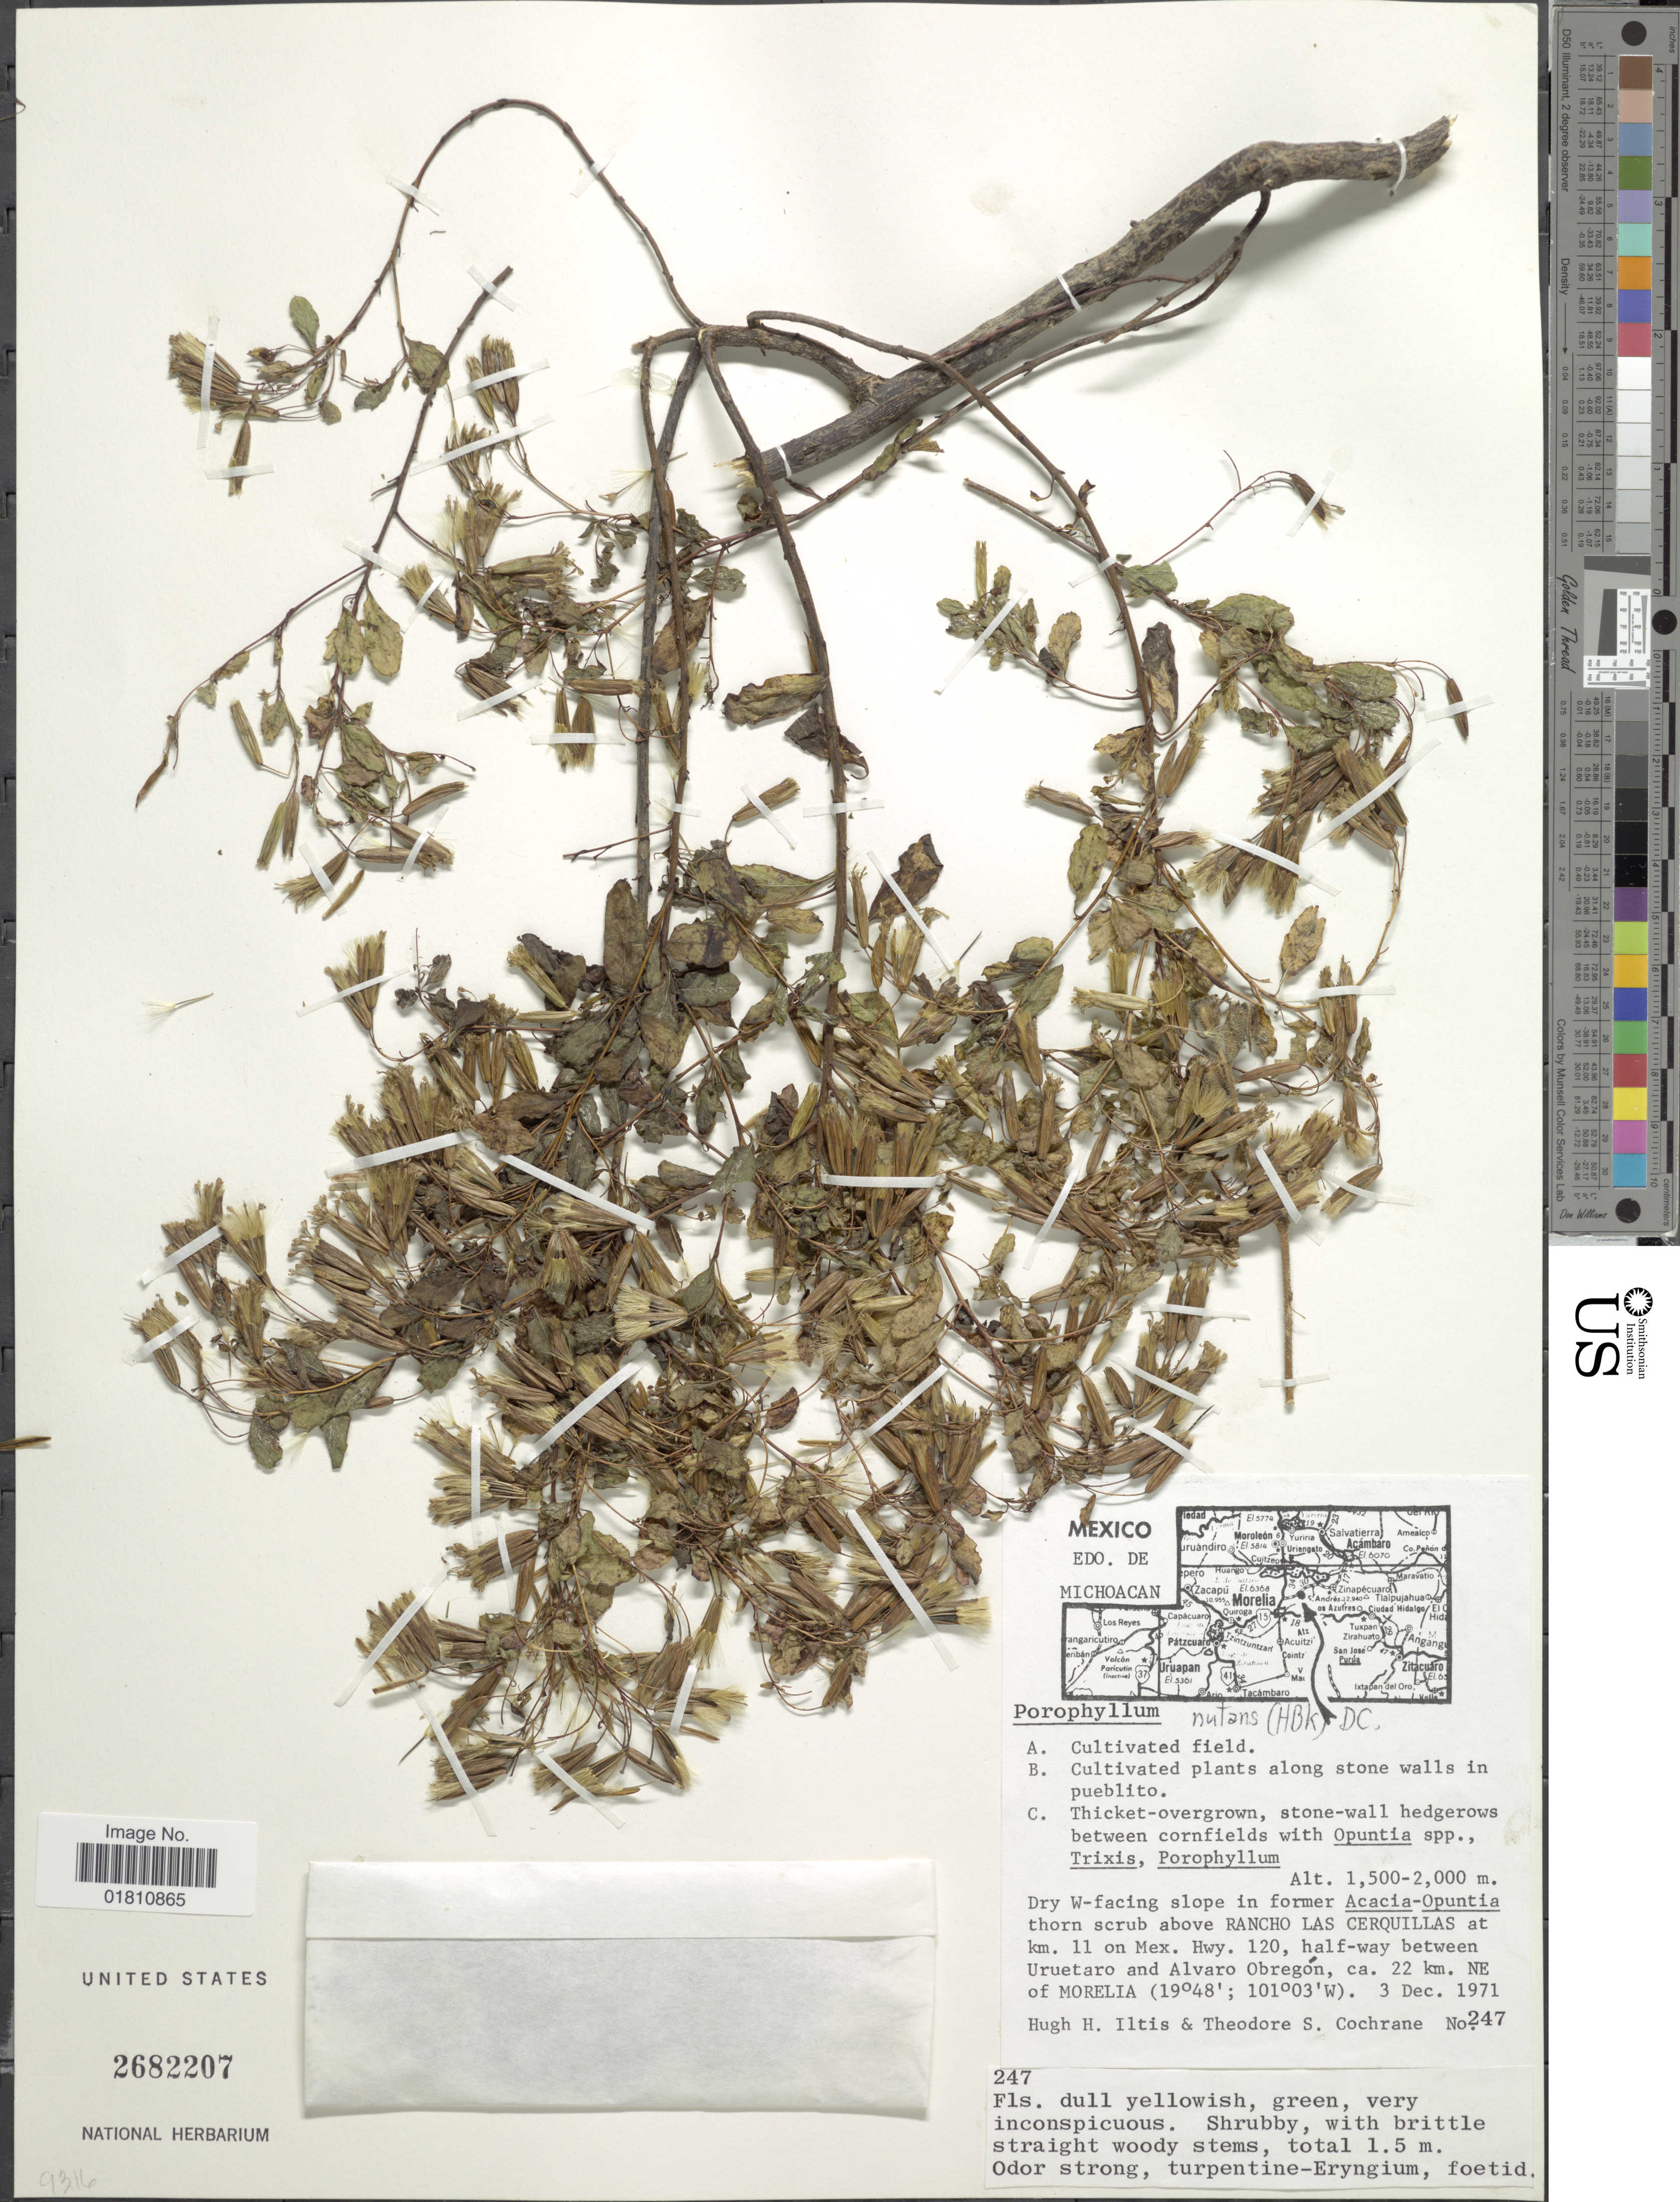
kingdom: Plantae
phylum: Tracheophyta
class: Magnoliopsida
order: Asterales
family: Asteraceae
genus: Porophyllum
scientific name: Porophyllum viridiflorum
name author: (Kunth) DC.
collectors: H. H. Iltis & T. S. Cochrane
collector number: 247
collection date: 1971-12-03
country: Mexico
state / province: Michoacán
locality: Dry W-facing slope above Rancho Las Cerquillas at km. 11 on Mex. Hwy. 120, half-way between Uruetaro and Alvaro Obregon, ca. 22 km. NE of Morelia.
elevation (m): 1500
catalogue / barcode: US 2682207